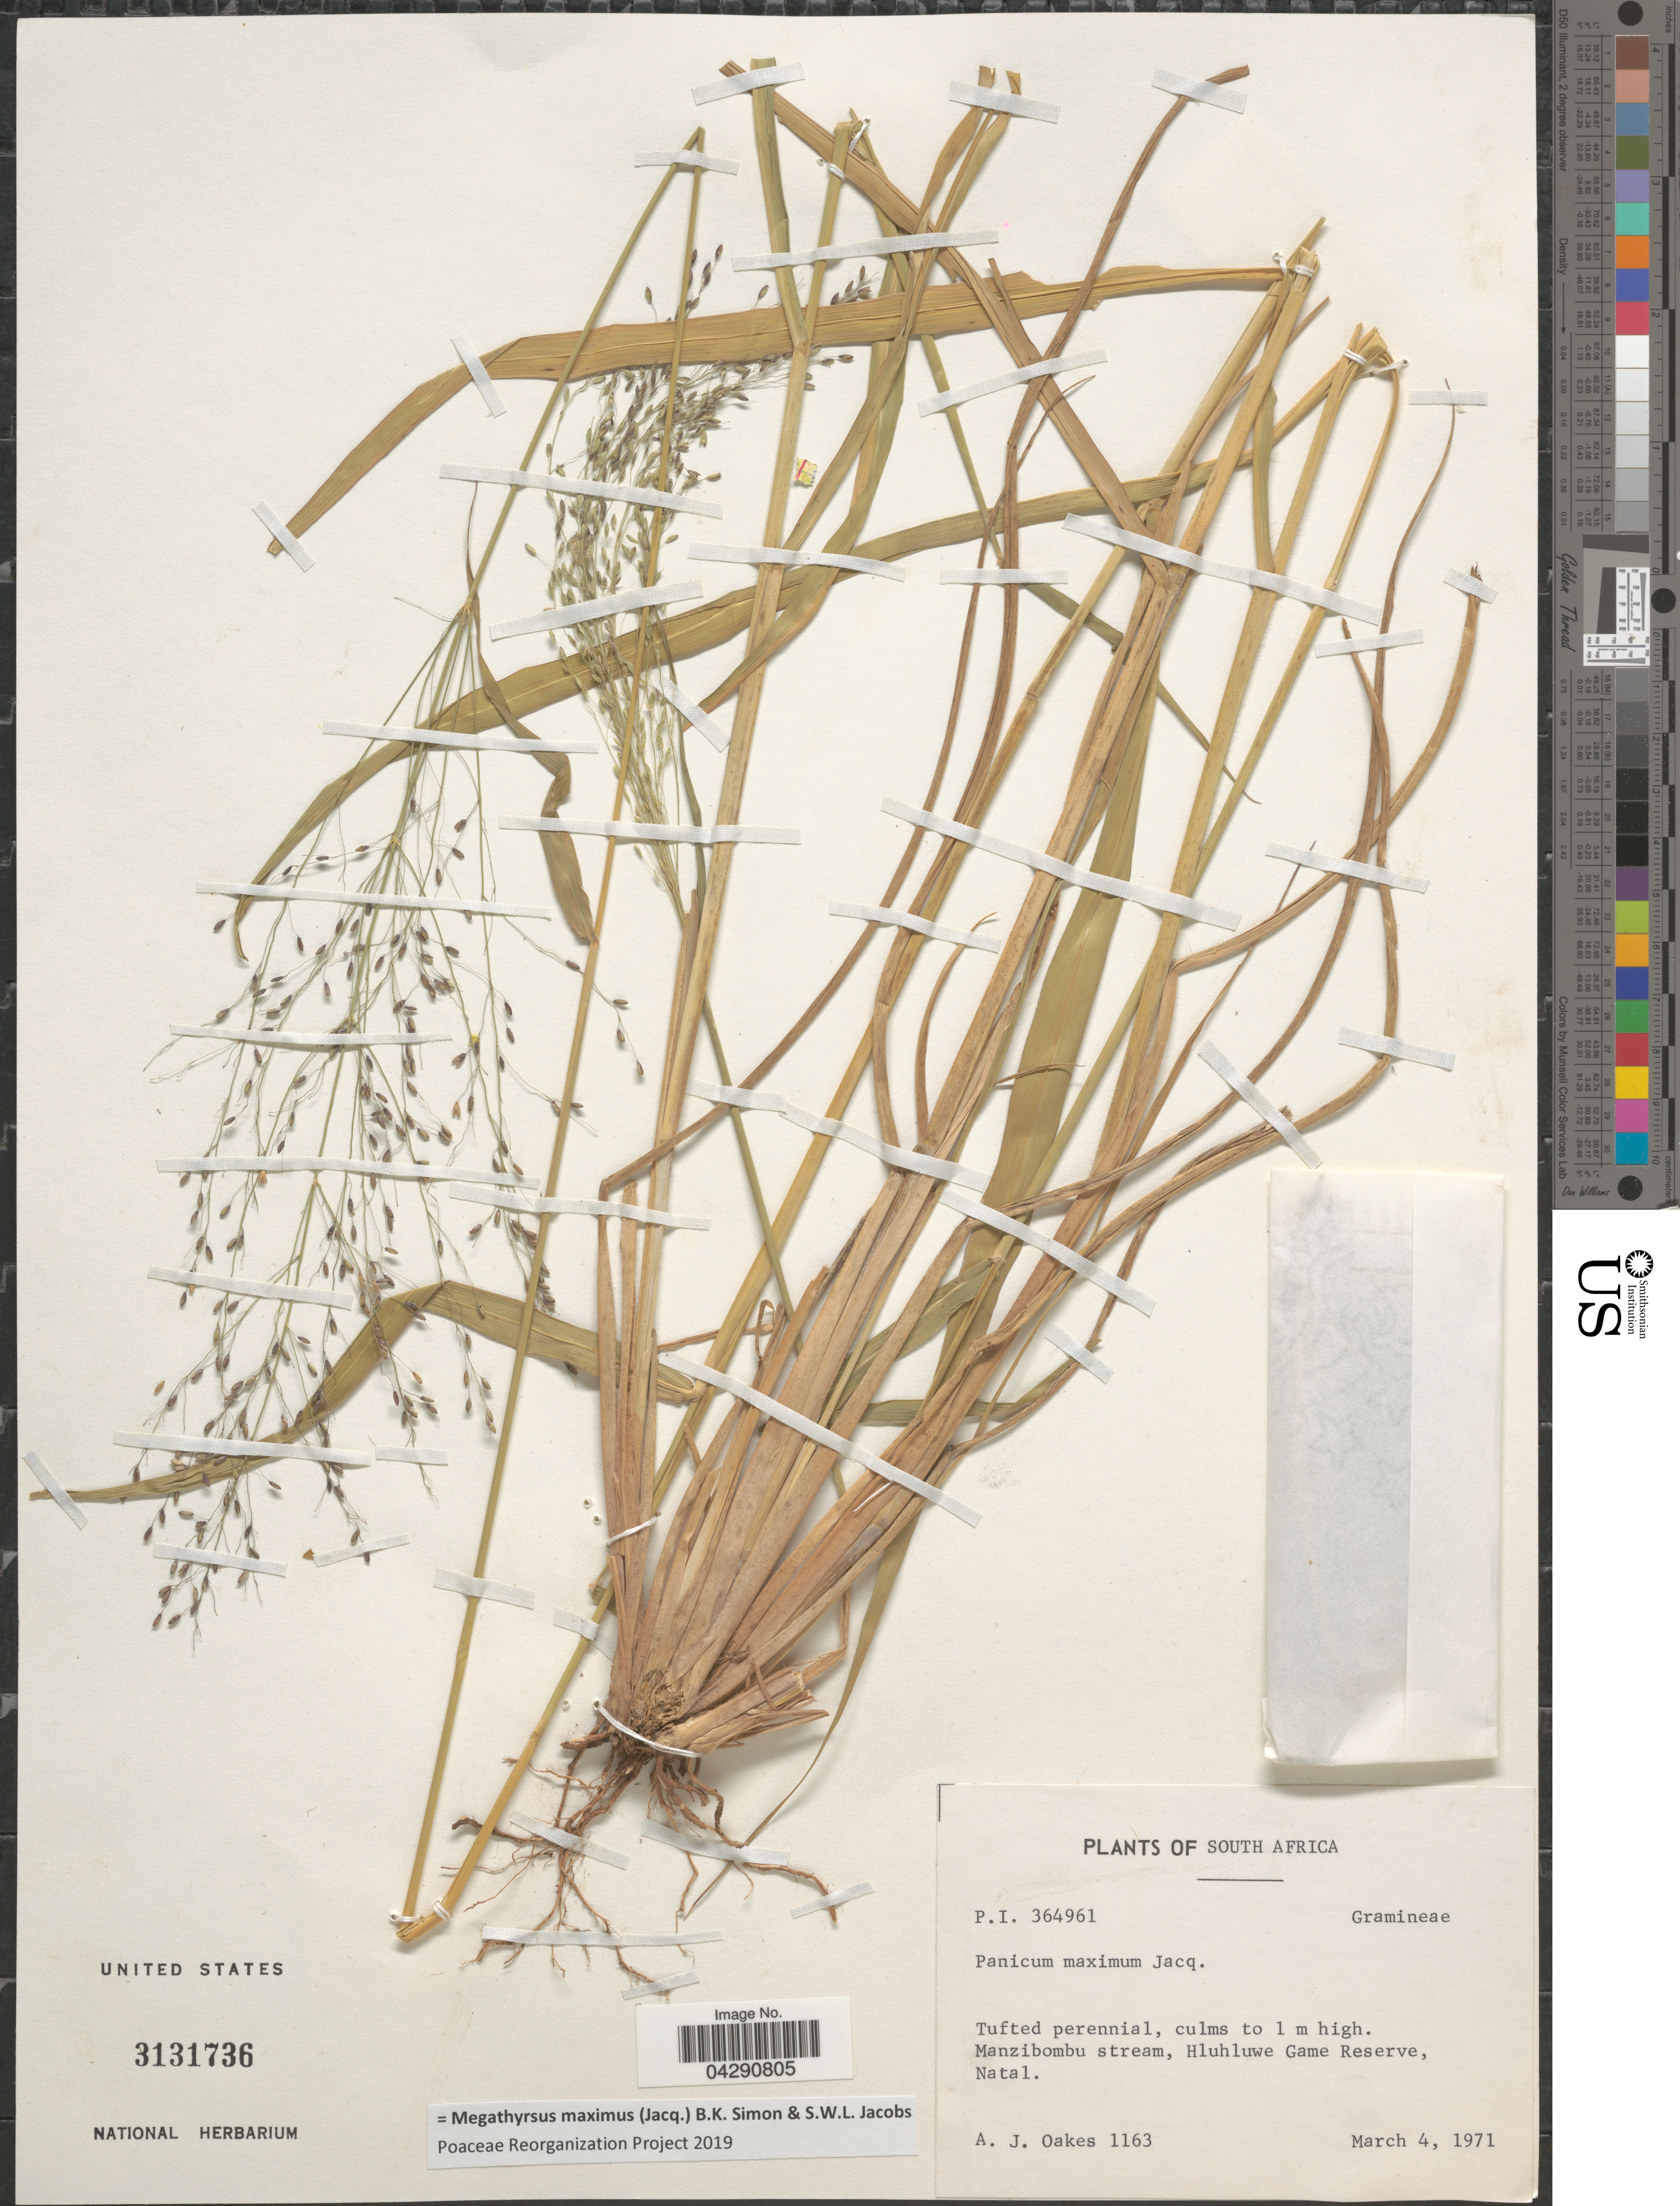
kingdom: Plantae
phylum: Tracheophyta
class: Liliopsida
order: Poales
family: Poaceae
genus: Megathyrsus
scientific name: Megathyrsus maximus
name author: (Jacq.) B.K. Simon & S.W.L. Jacobs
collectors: A. Oakes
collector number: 1163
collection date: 1971-03-04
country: South Africa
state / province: KwaZulu-Natal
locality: Manzibombu stream, Hluhluwe Game Reserve, Natal.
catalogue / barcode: US 3131736